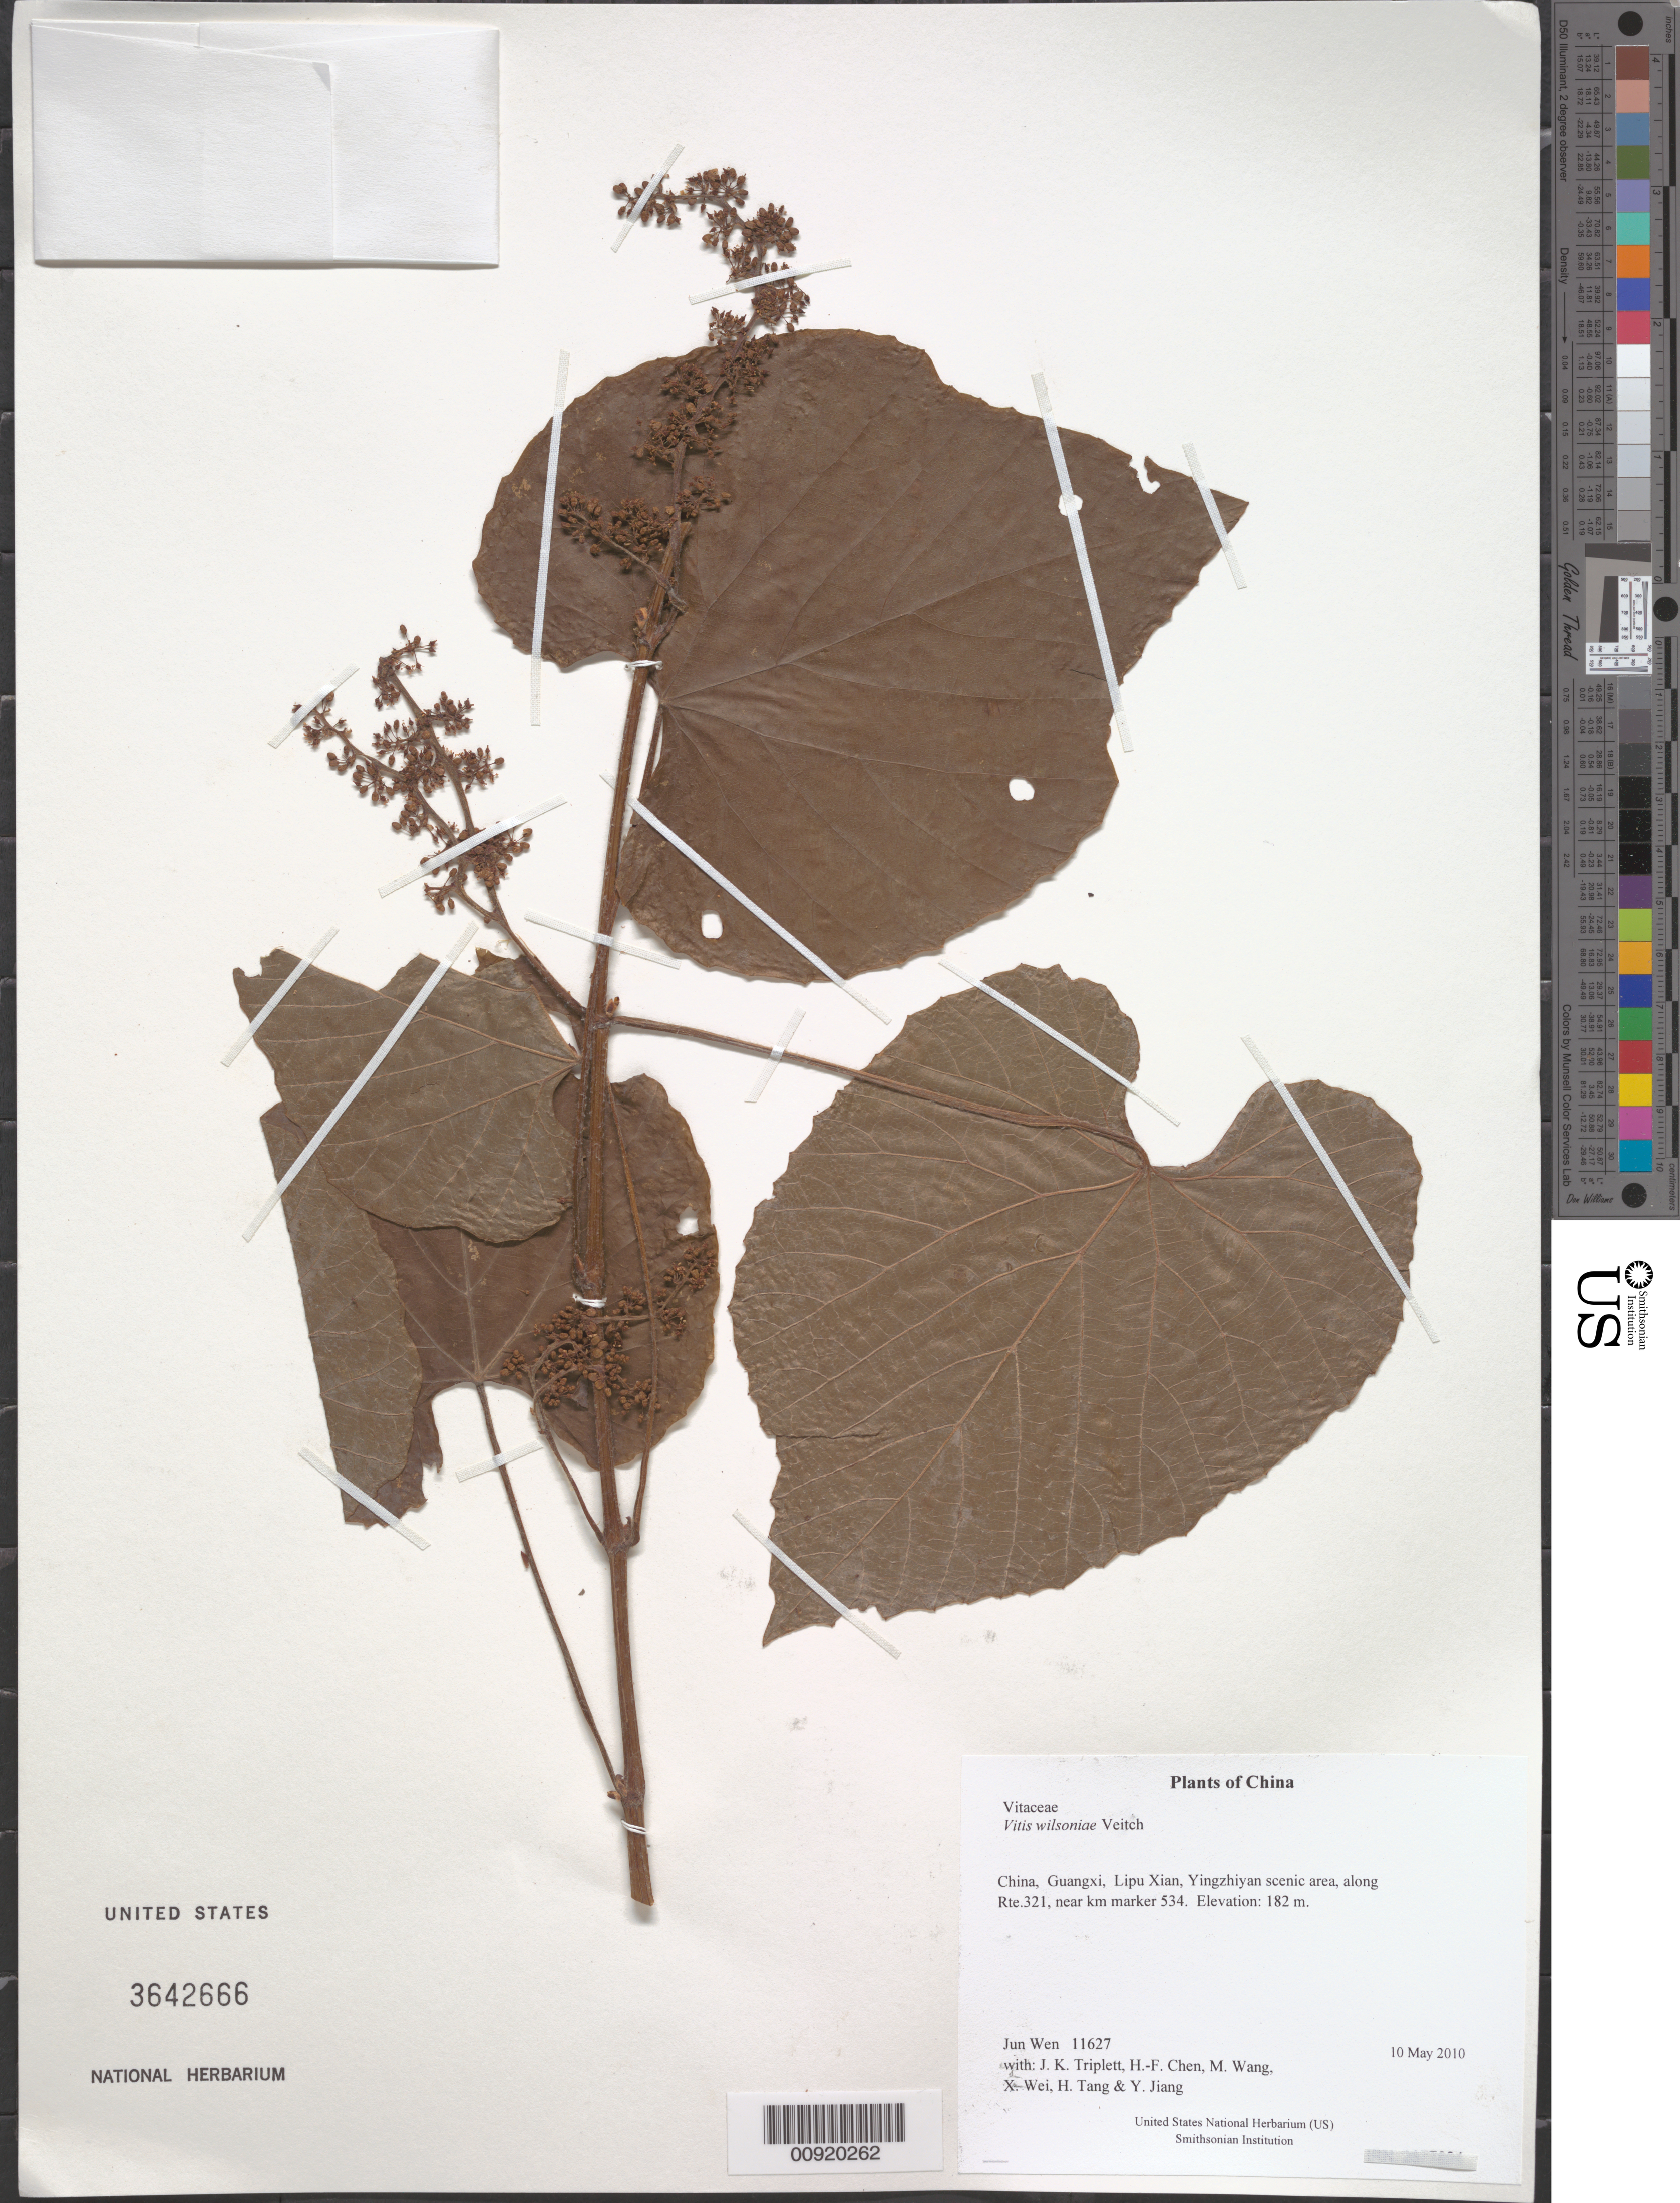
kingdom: Plantae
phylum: Tracheophyta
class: Magnoliopsida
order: Vitales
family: Vitaceae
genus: Vitis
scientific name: Vitis wilsoniae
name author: H.J. Veitch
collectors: J. Wen, J. K. Triplett, H.-F. Chen, M. Wang, X. Wei, H. Tang & Y. Jiang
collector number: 11627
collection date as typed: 10 May 2010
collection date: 2010-05-10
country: China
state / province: Guangxi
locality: Lipu Xian, Yingzhiyan scenic area, along Rte.321, near km marker 534.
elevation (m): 182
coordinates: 24 38.666 N, 110 25.183 E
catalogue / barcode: US 3642666